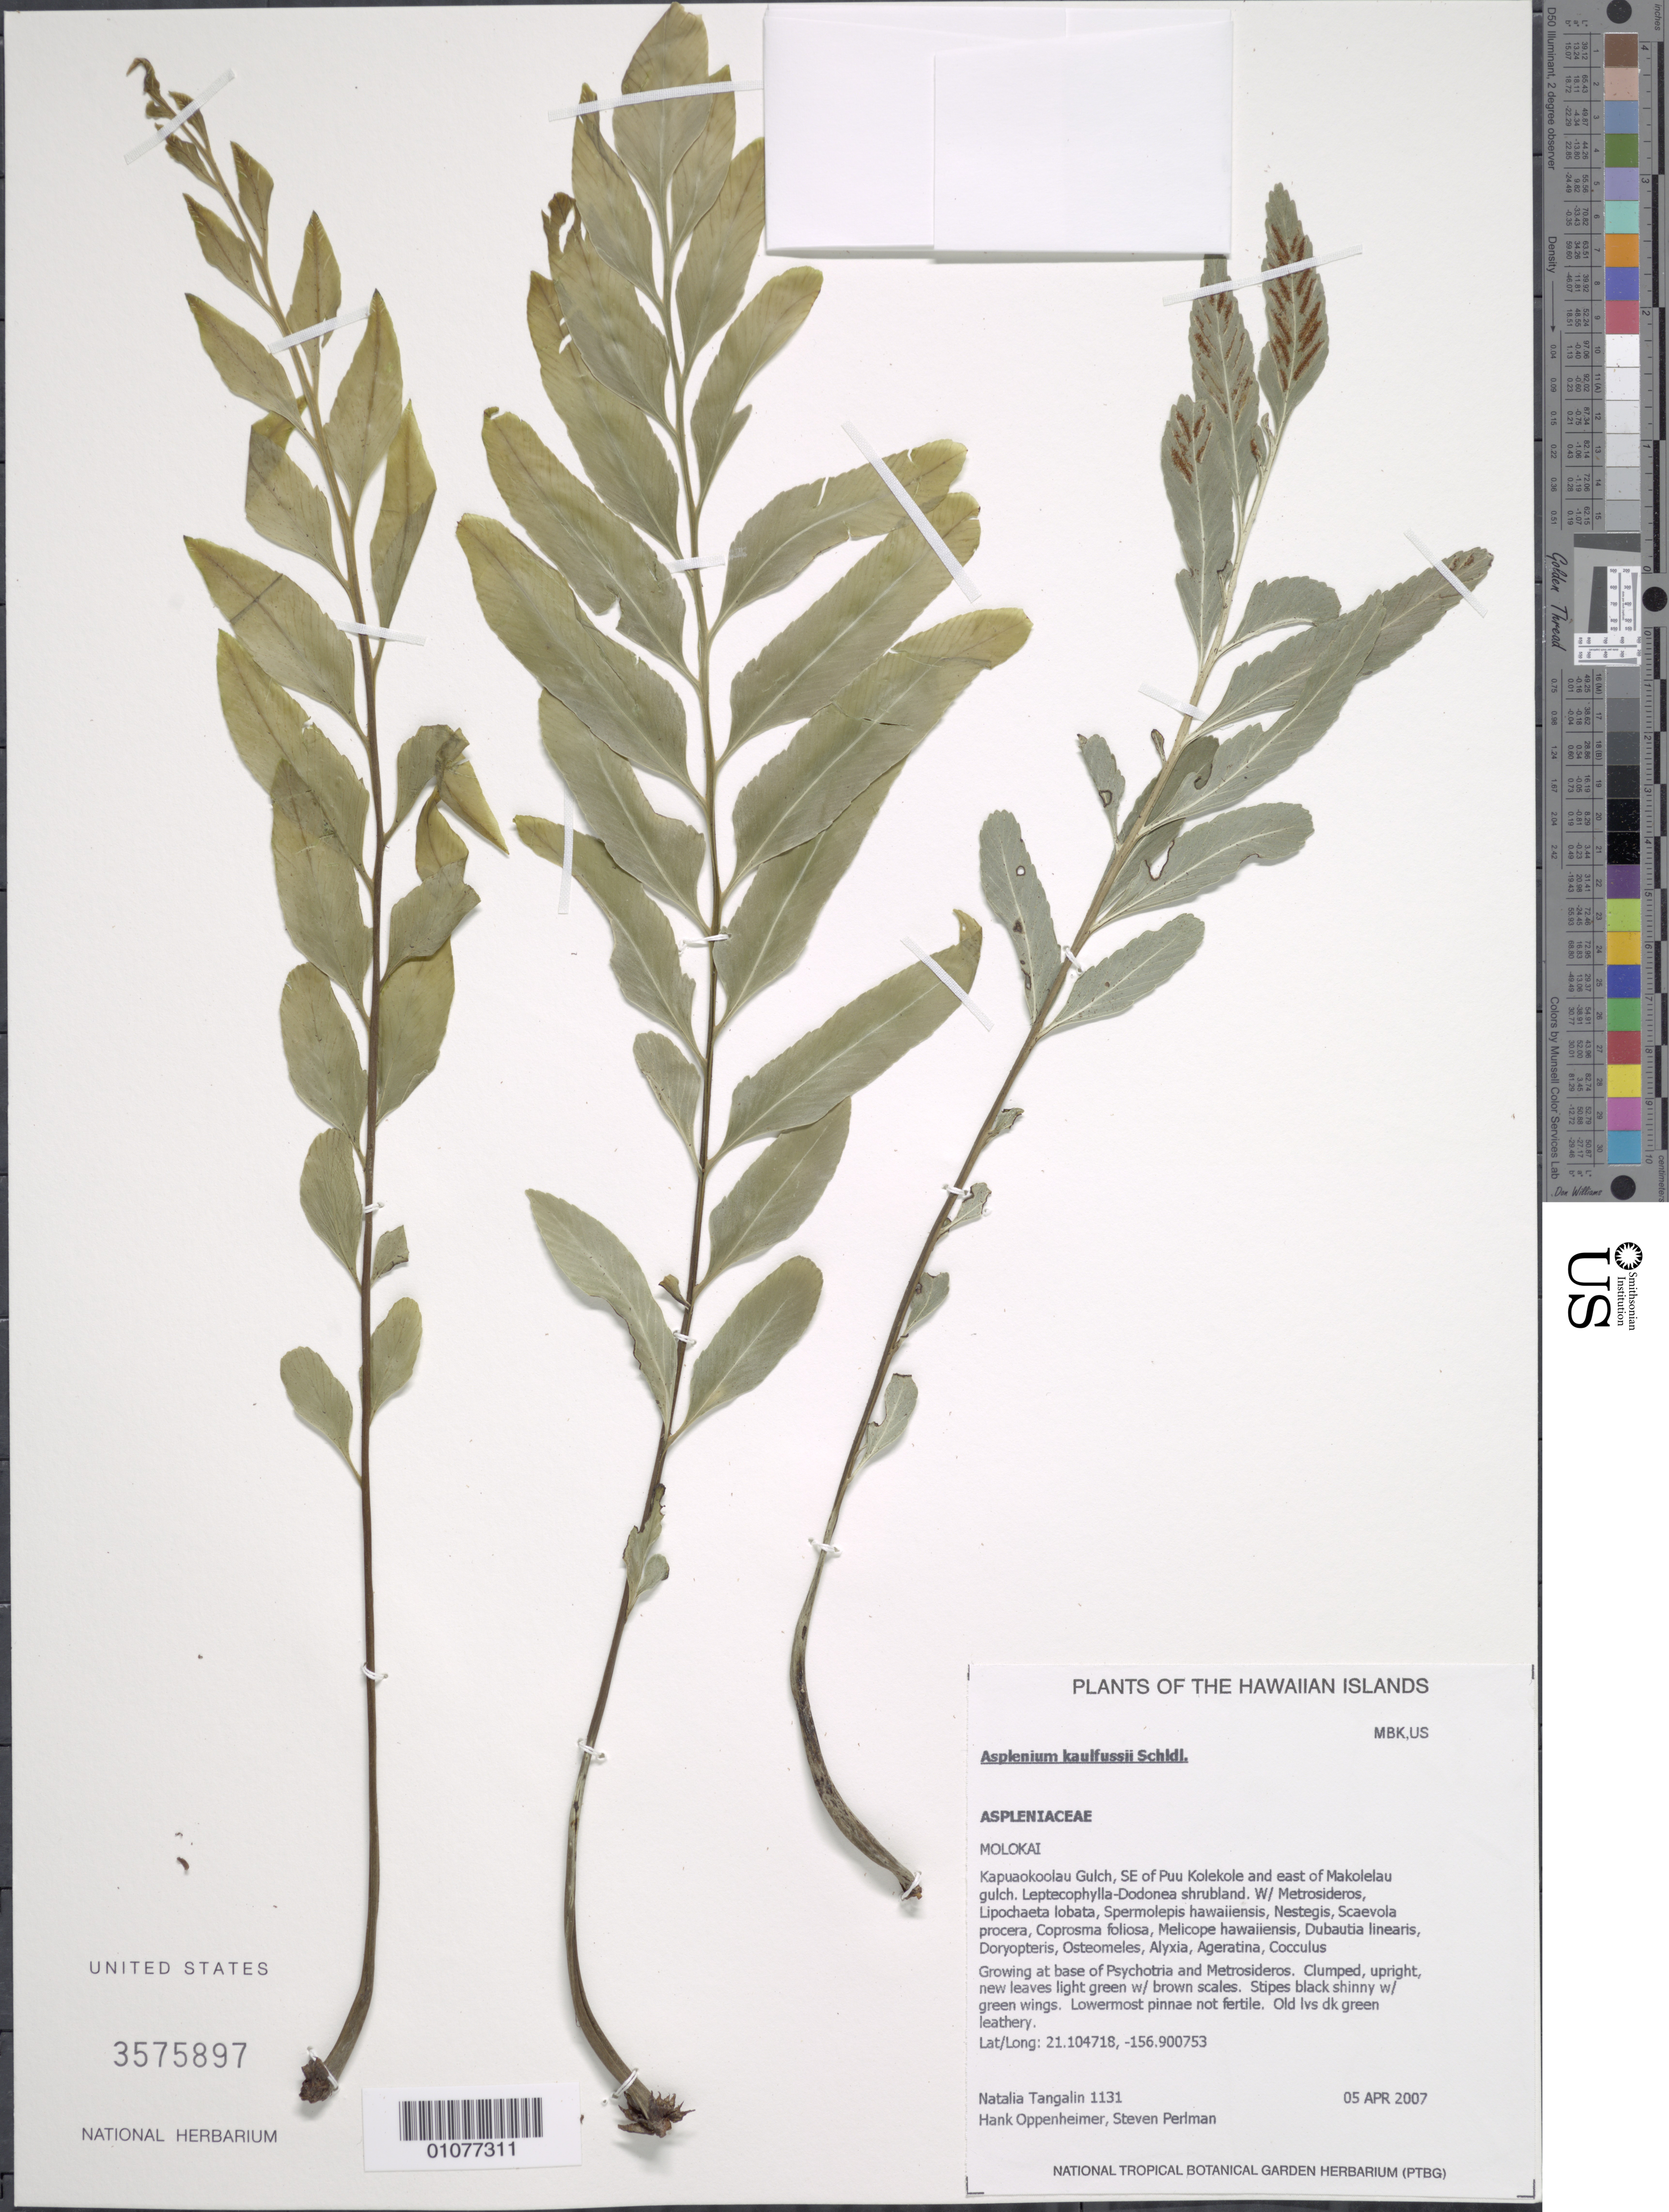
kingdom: Plantae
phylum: Tracheophyta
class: Polypodiopsida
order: Polypodiales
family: Aspleniaceae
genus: Asplenium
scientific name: Asplenium kaulfussii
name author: Schltdl.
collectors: N. Tangalin, H. Oppenheimer & S. P. Perlman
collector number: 1131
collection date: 2007-04-05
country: United States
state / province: Hawaii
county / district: Maui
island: Moloka'i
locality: Kapuaokoolau Gulch, SE of Puu Kolekole and east of Makolelau gulch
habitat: growing at base of Psychotria and Metrosideros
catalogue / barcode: US 3575897